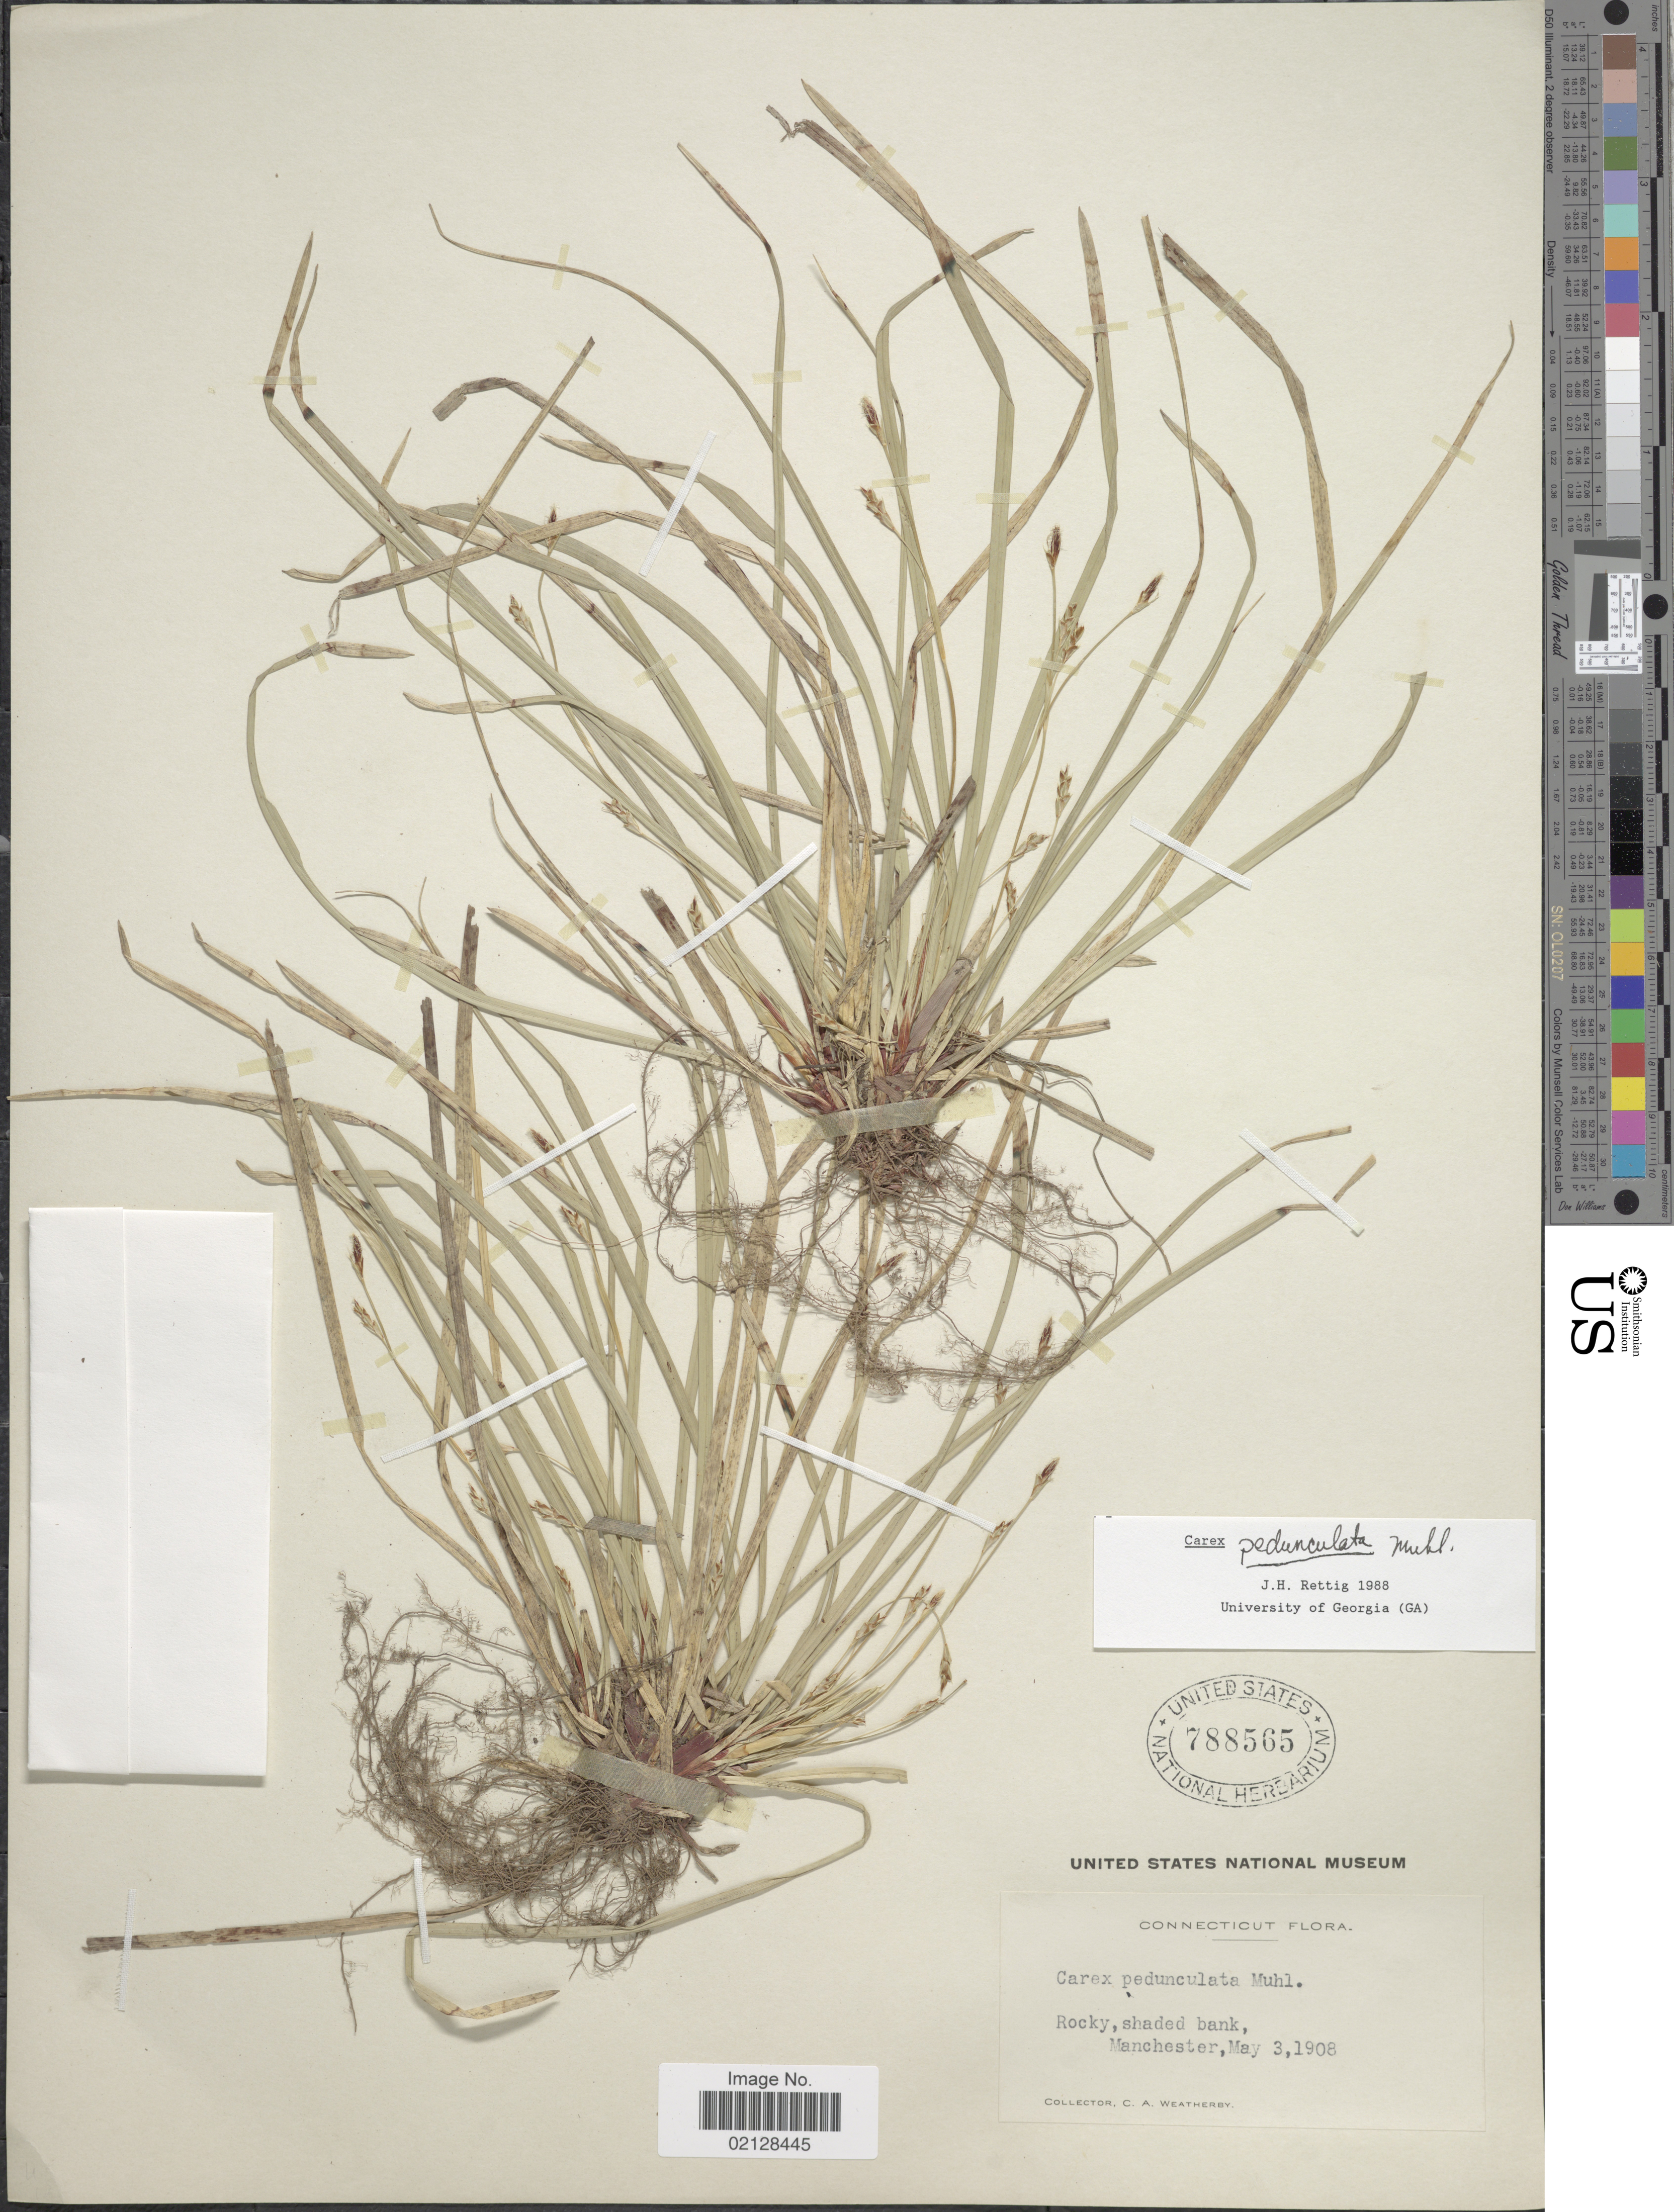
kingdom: Plantae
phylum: Tracheophyta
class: Liliopsida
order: Poales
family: Cyperaceae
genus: Carex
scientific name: Carex pedunculata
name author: Muhl. ex Willd.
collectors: C. A. Weatherby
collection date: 1908-05-03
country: United States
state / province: Connecticut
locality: Rocky, shaded bank, Manchester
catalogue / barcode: US 788565